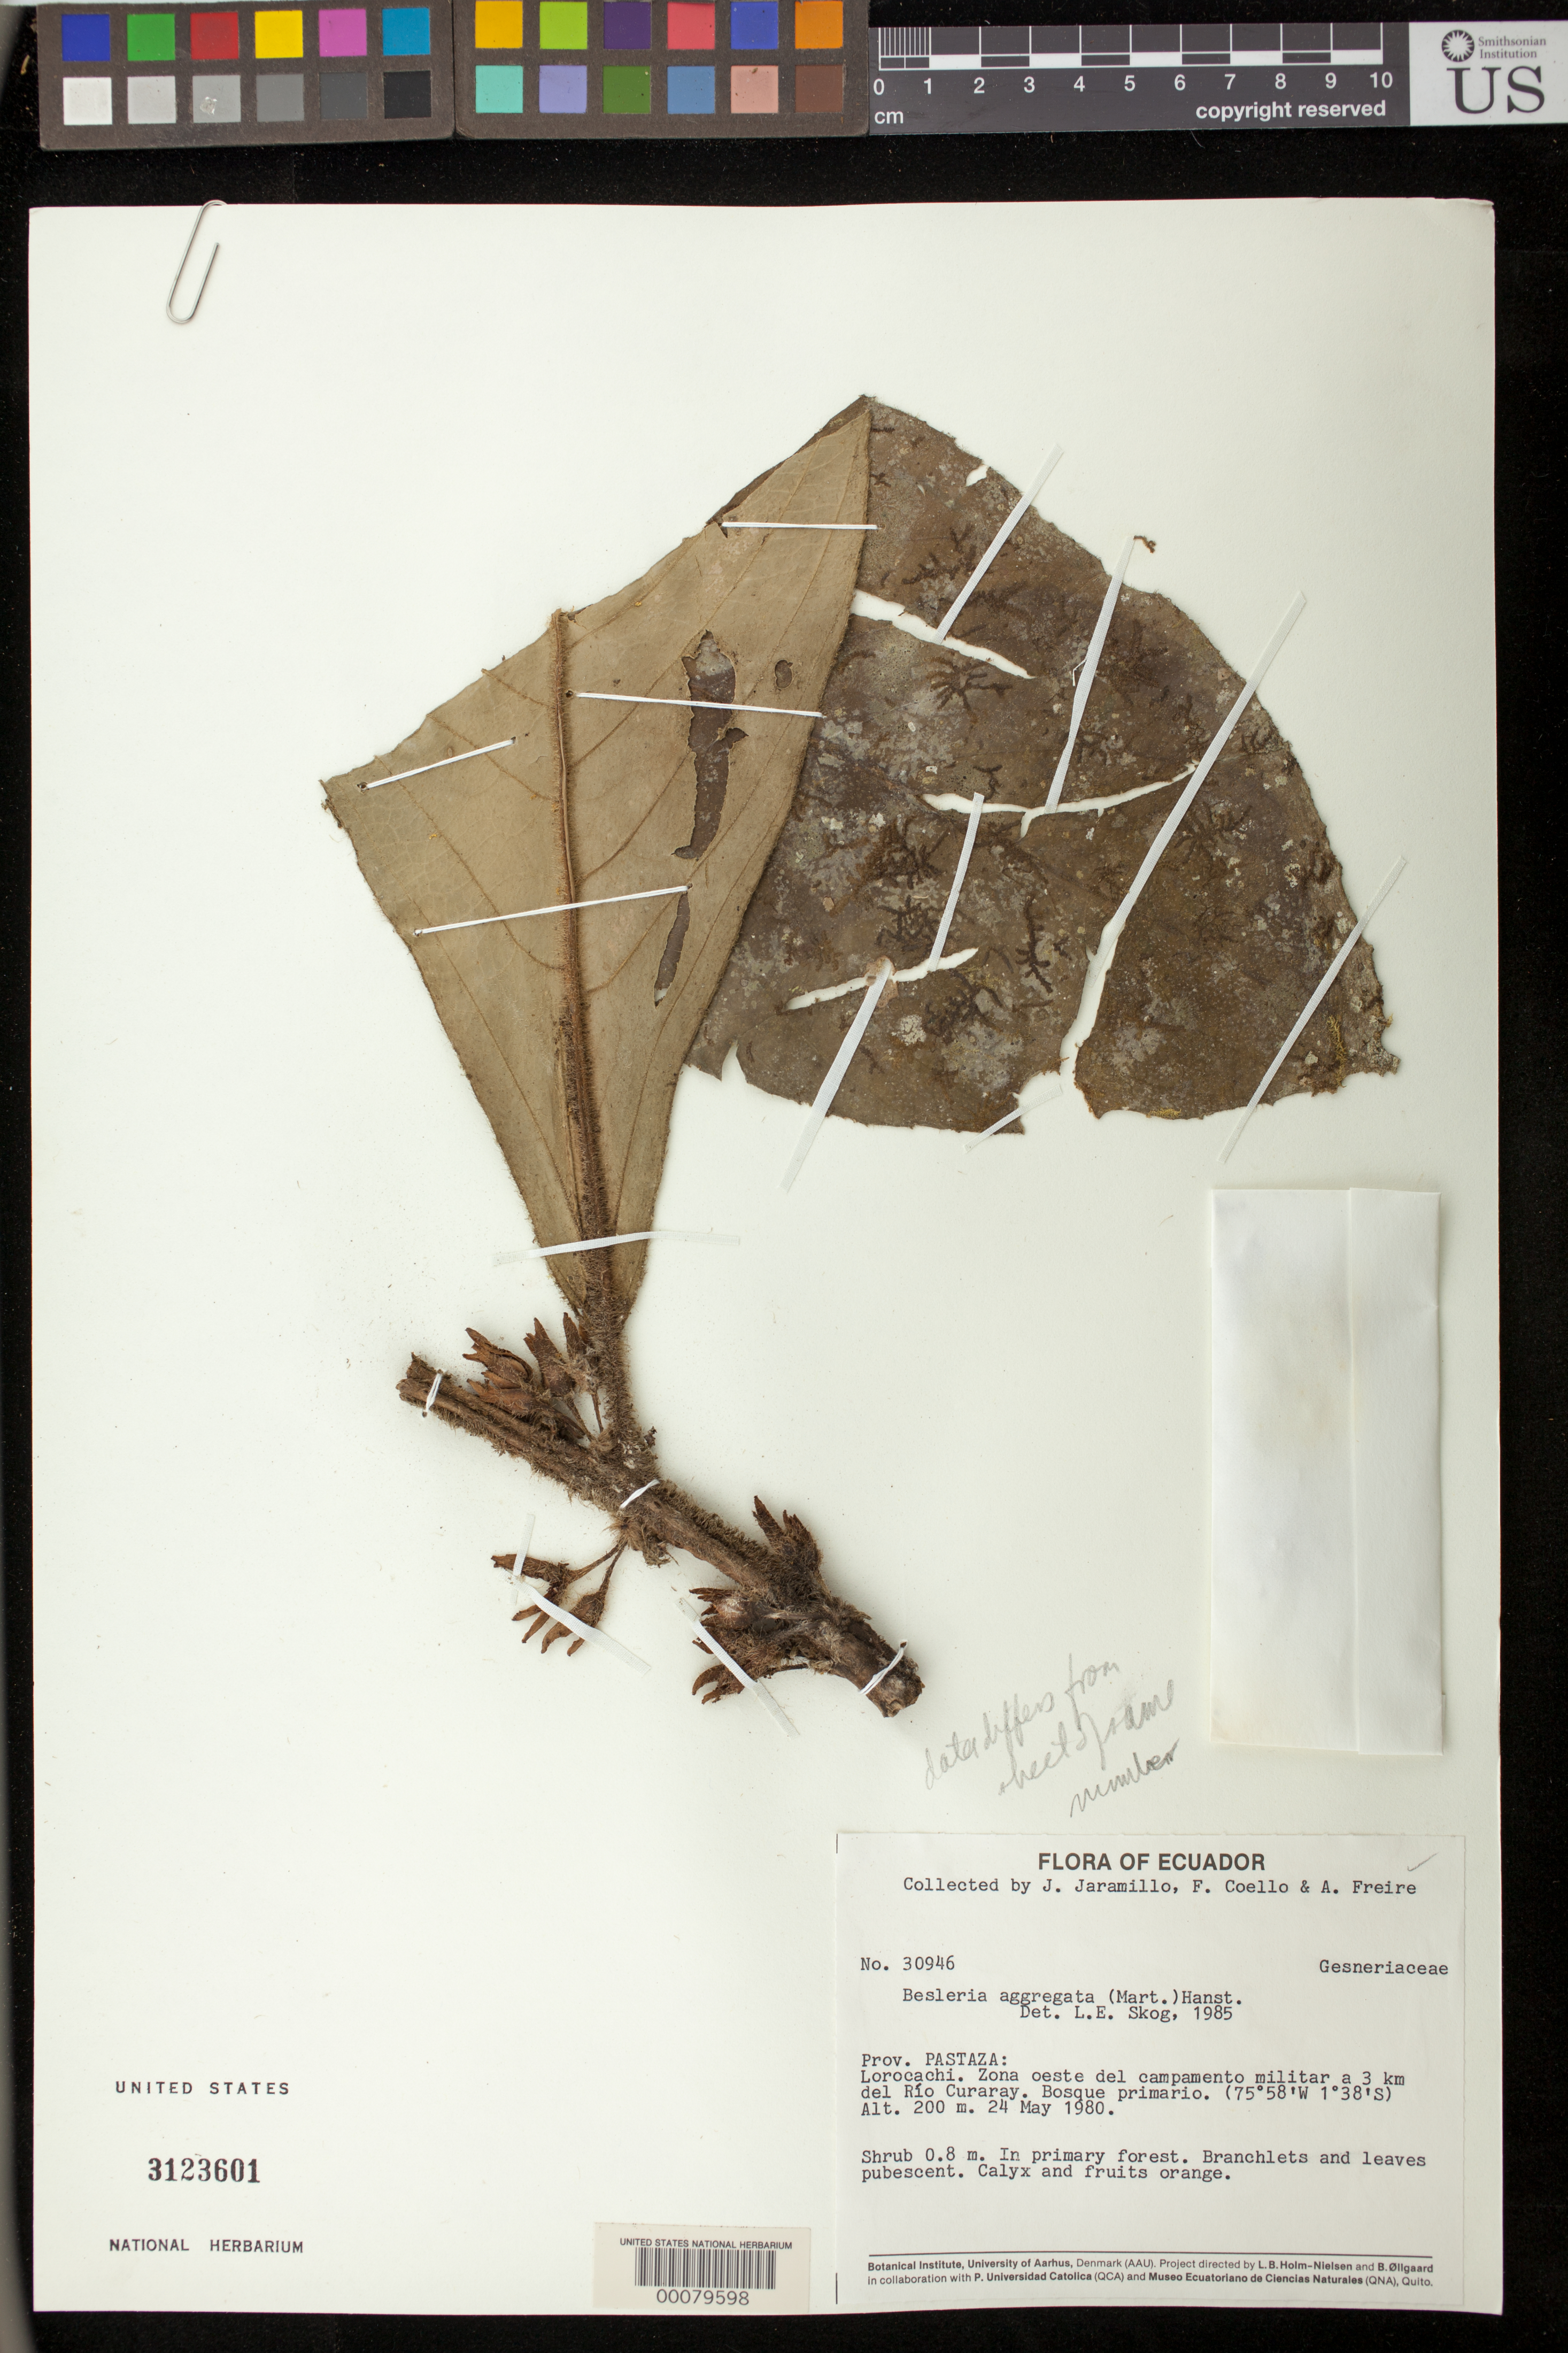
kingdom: Plantae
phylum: Tracheophyta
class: Magnoliopsida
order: Lamiales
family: Gesneriaceae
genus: Besleria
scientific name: Besleria aggregata var. aggregata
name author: (Mart.) Hanst.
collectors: J. L. Jaramillo, F. Coello & A. Freire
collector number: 30946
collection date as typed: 24 May 1980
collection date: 1980-05-24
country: Ecuador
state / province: Pastaza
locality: Lorocachi, zone W of military camp to 3 km from Rio Curaray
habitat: Primary forest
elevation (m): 200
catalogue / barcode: US 3123601